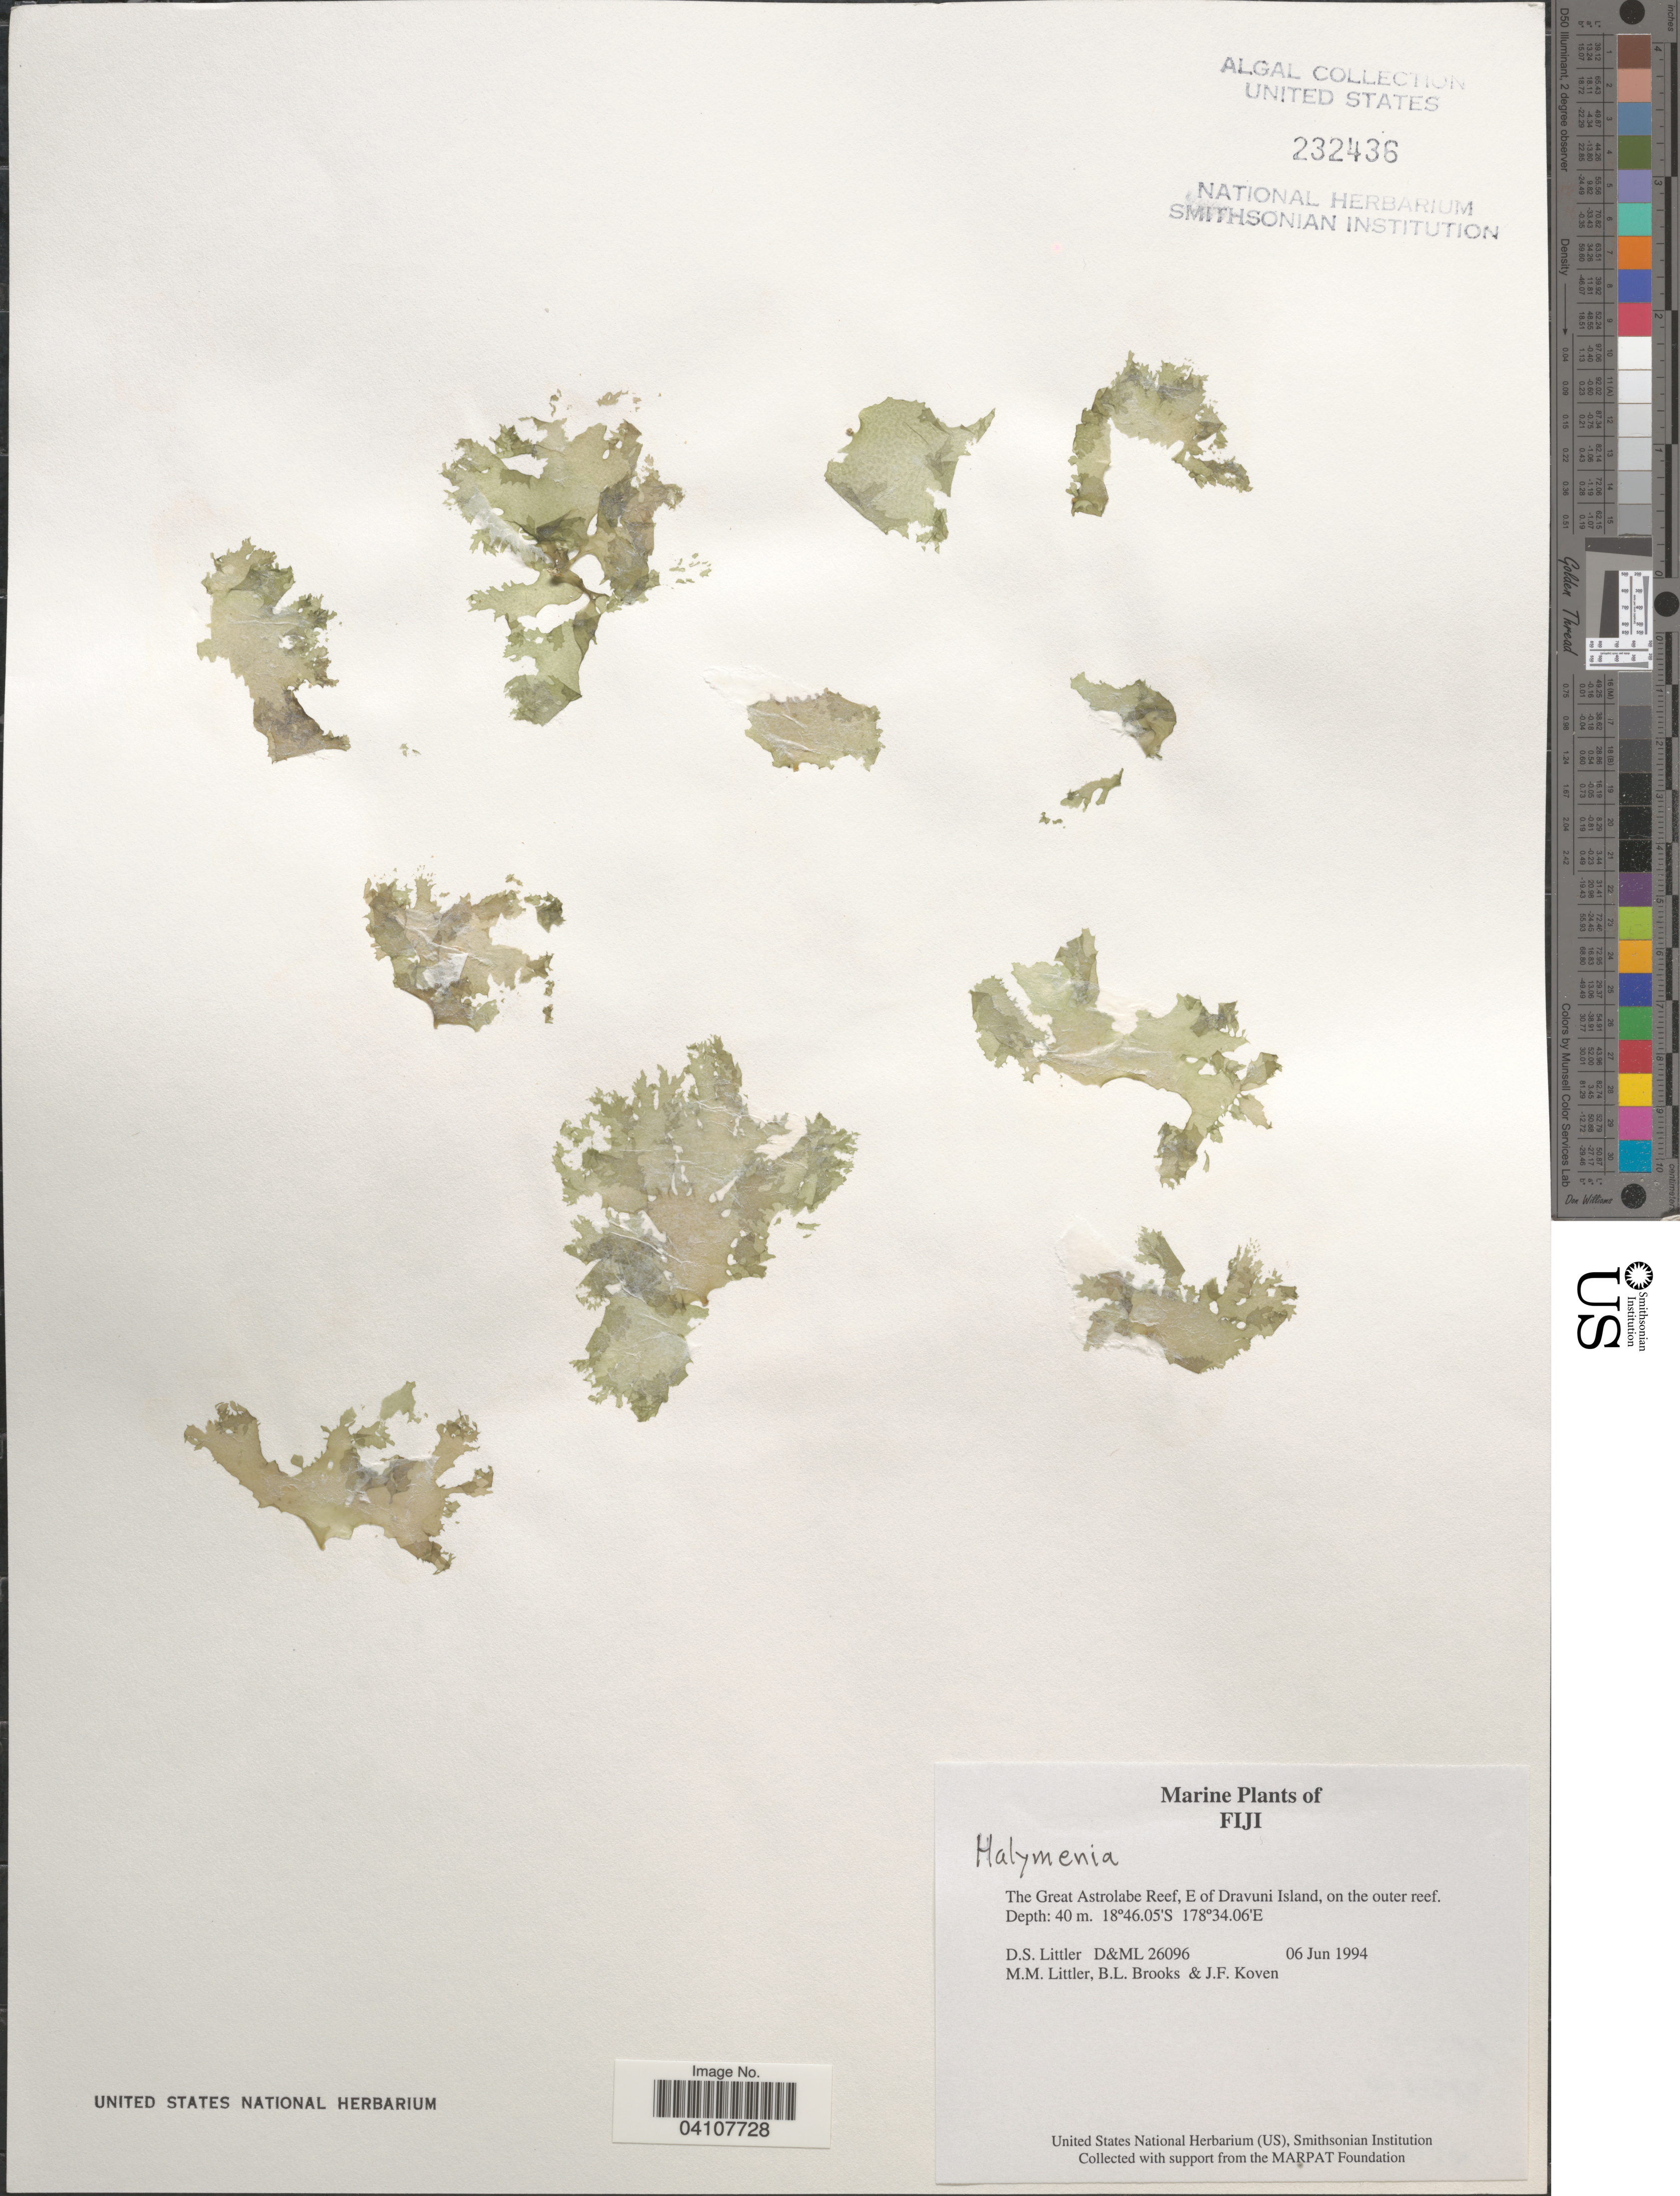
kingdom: Plantae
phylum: Rhodophyta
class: Florideophyceae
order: Halymeniales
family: Halymeniaceae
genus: Halymenia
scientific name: Halymenia sp.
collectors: D. S. Littler, B. Brooks & J. Koven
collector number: D&ML26096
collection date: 1994-06-06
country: Fiji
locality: The Great Astrolabe Reef, E of Dravuni Island, on the outer reef.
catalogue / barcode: US 232436